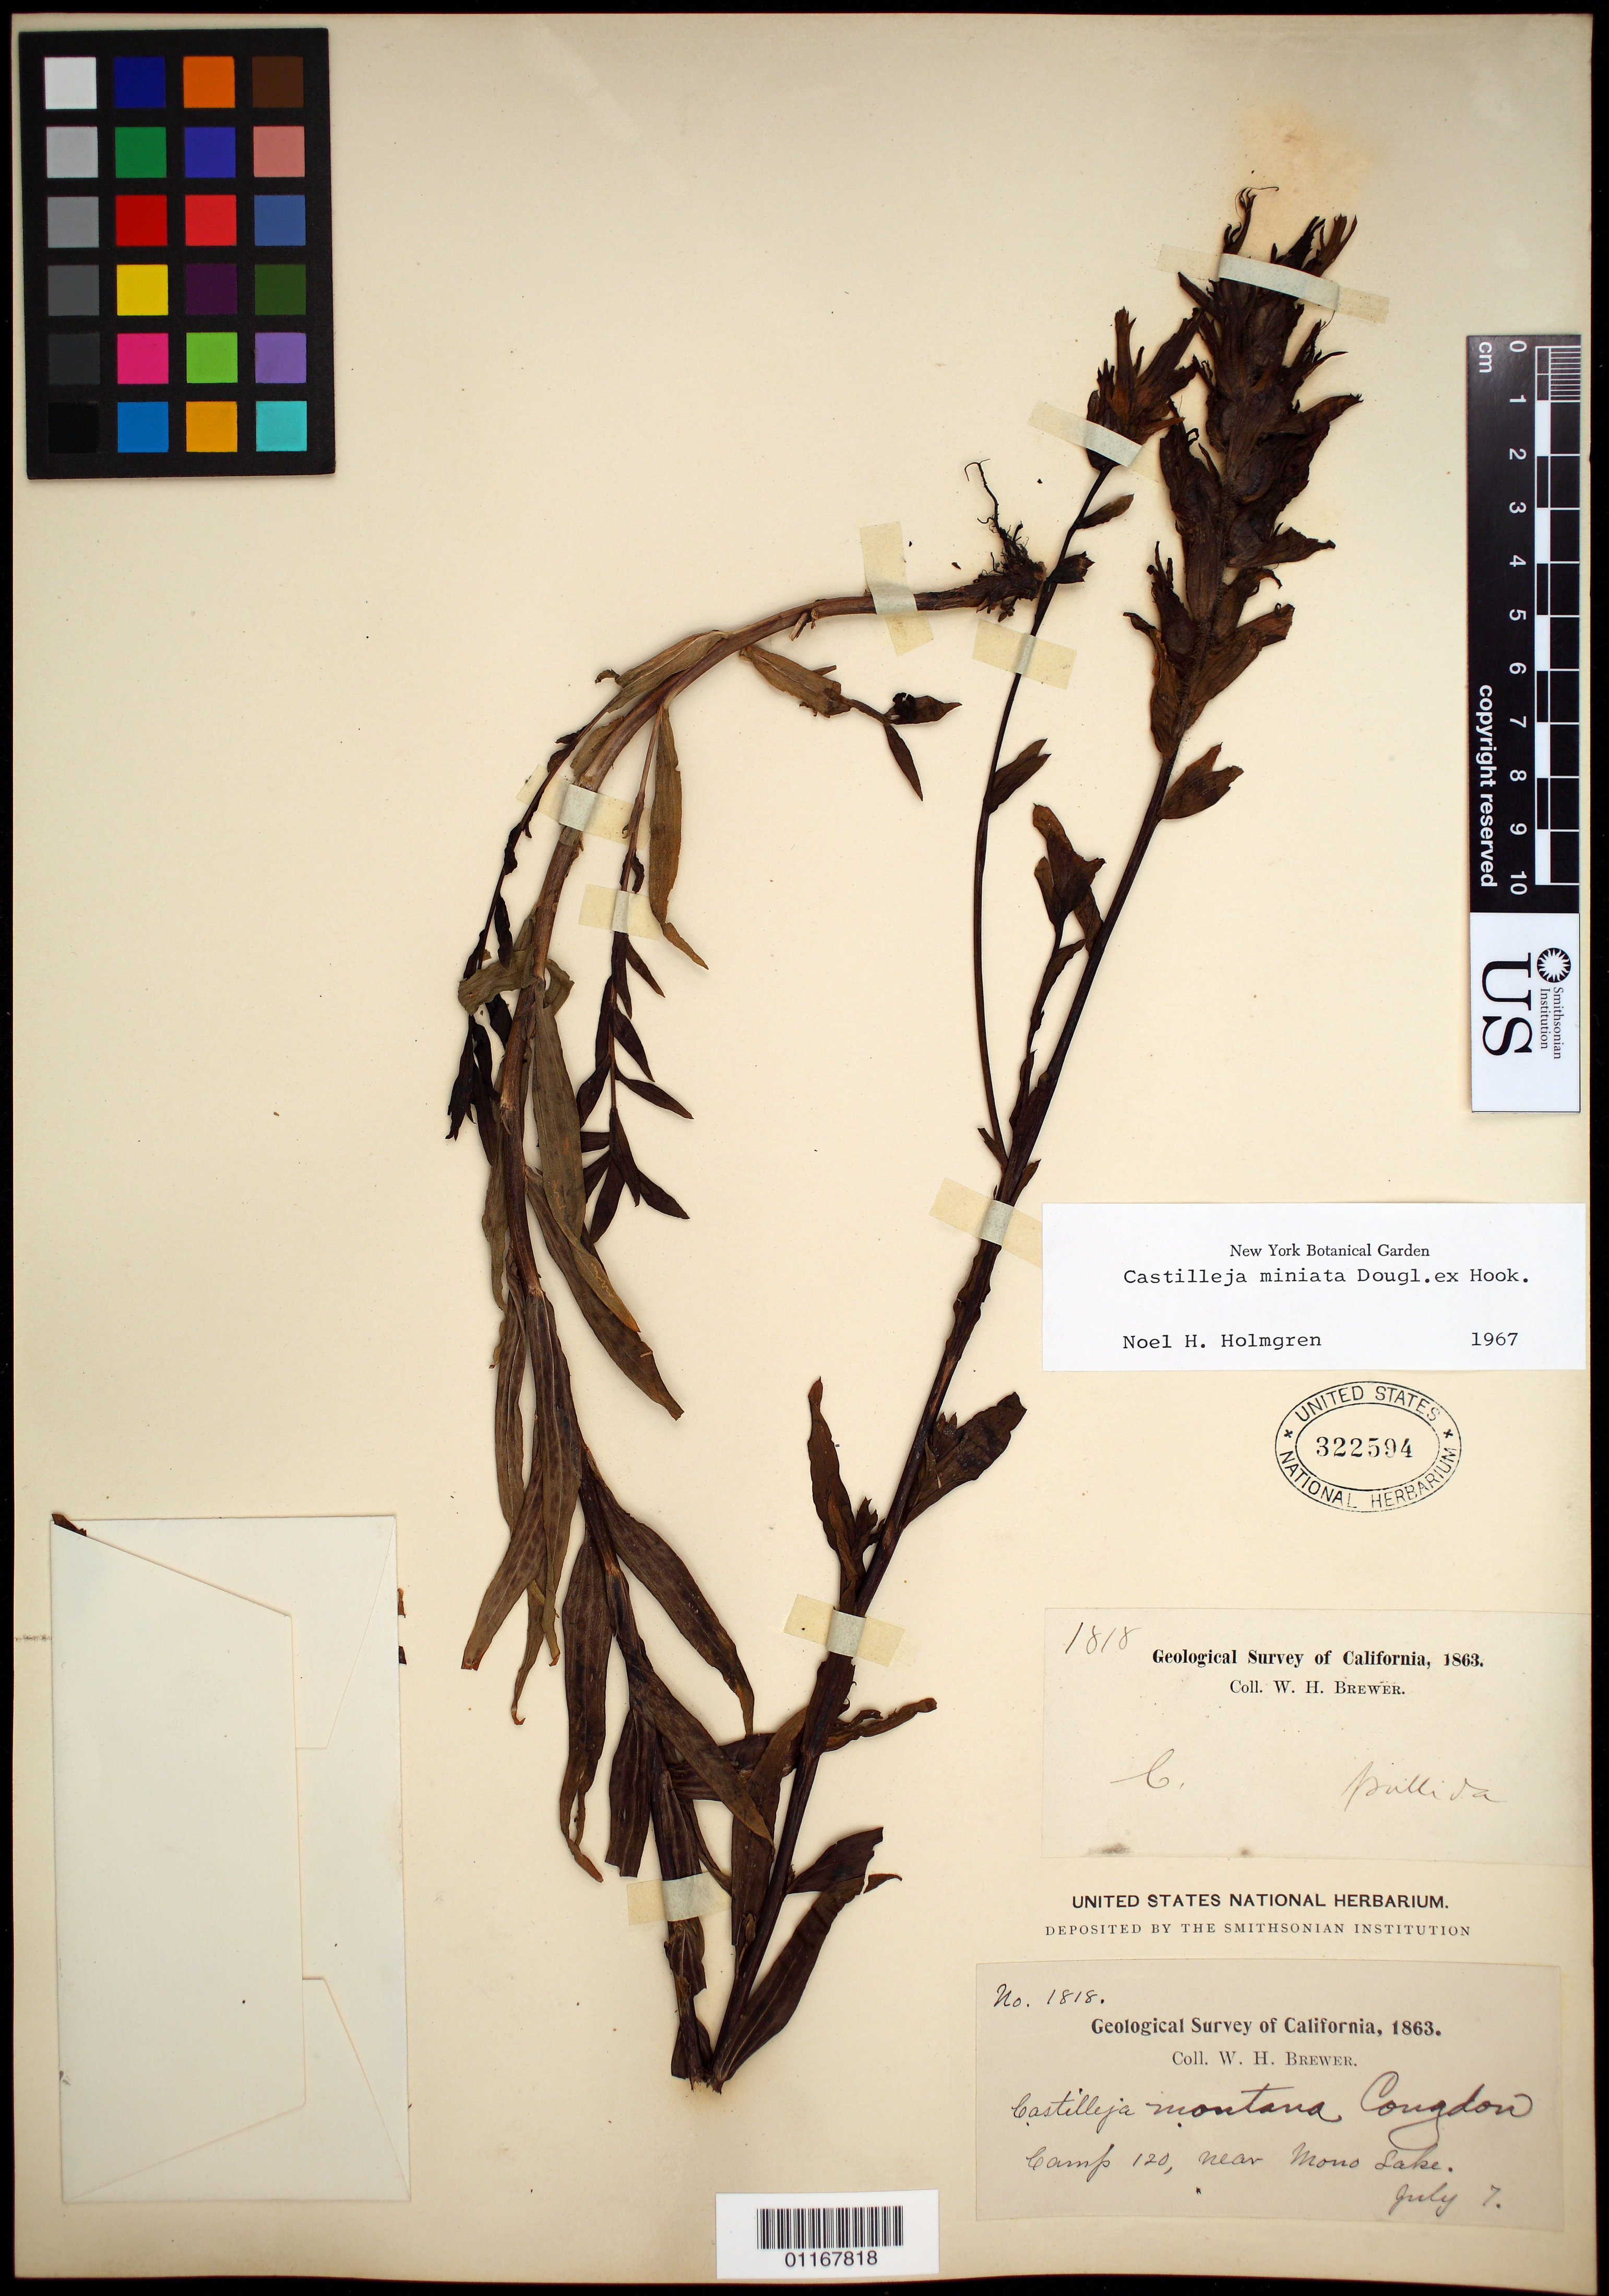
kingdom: Plantae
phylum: Tracheophyta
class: Magnoliopsida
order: Lamiales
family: Orobanchaceae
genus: Castilleja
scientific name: Castilleja miniata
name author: Douglas ex Hook.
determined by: Holmgren, N. H., (NY), New York Botanical Garden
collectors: W. H. Brewer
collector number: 1818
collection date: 1863-07-07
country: United States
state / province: California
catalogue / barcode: US 322594